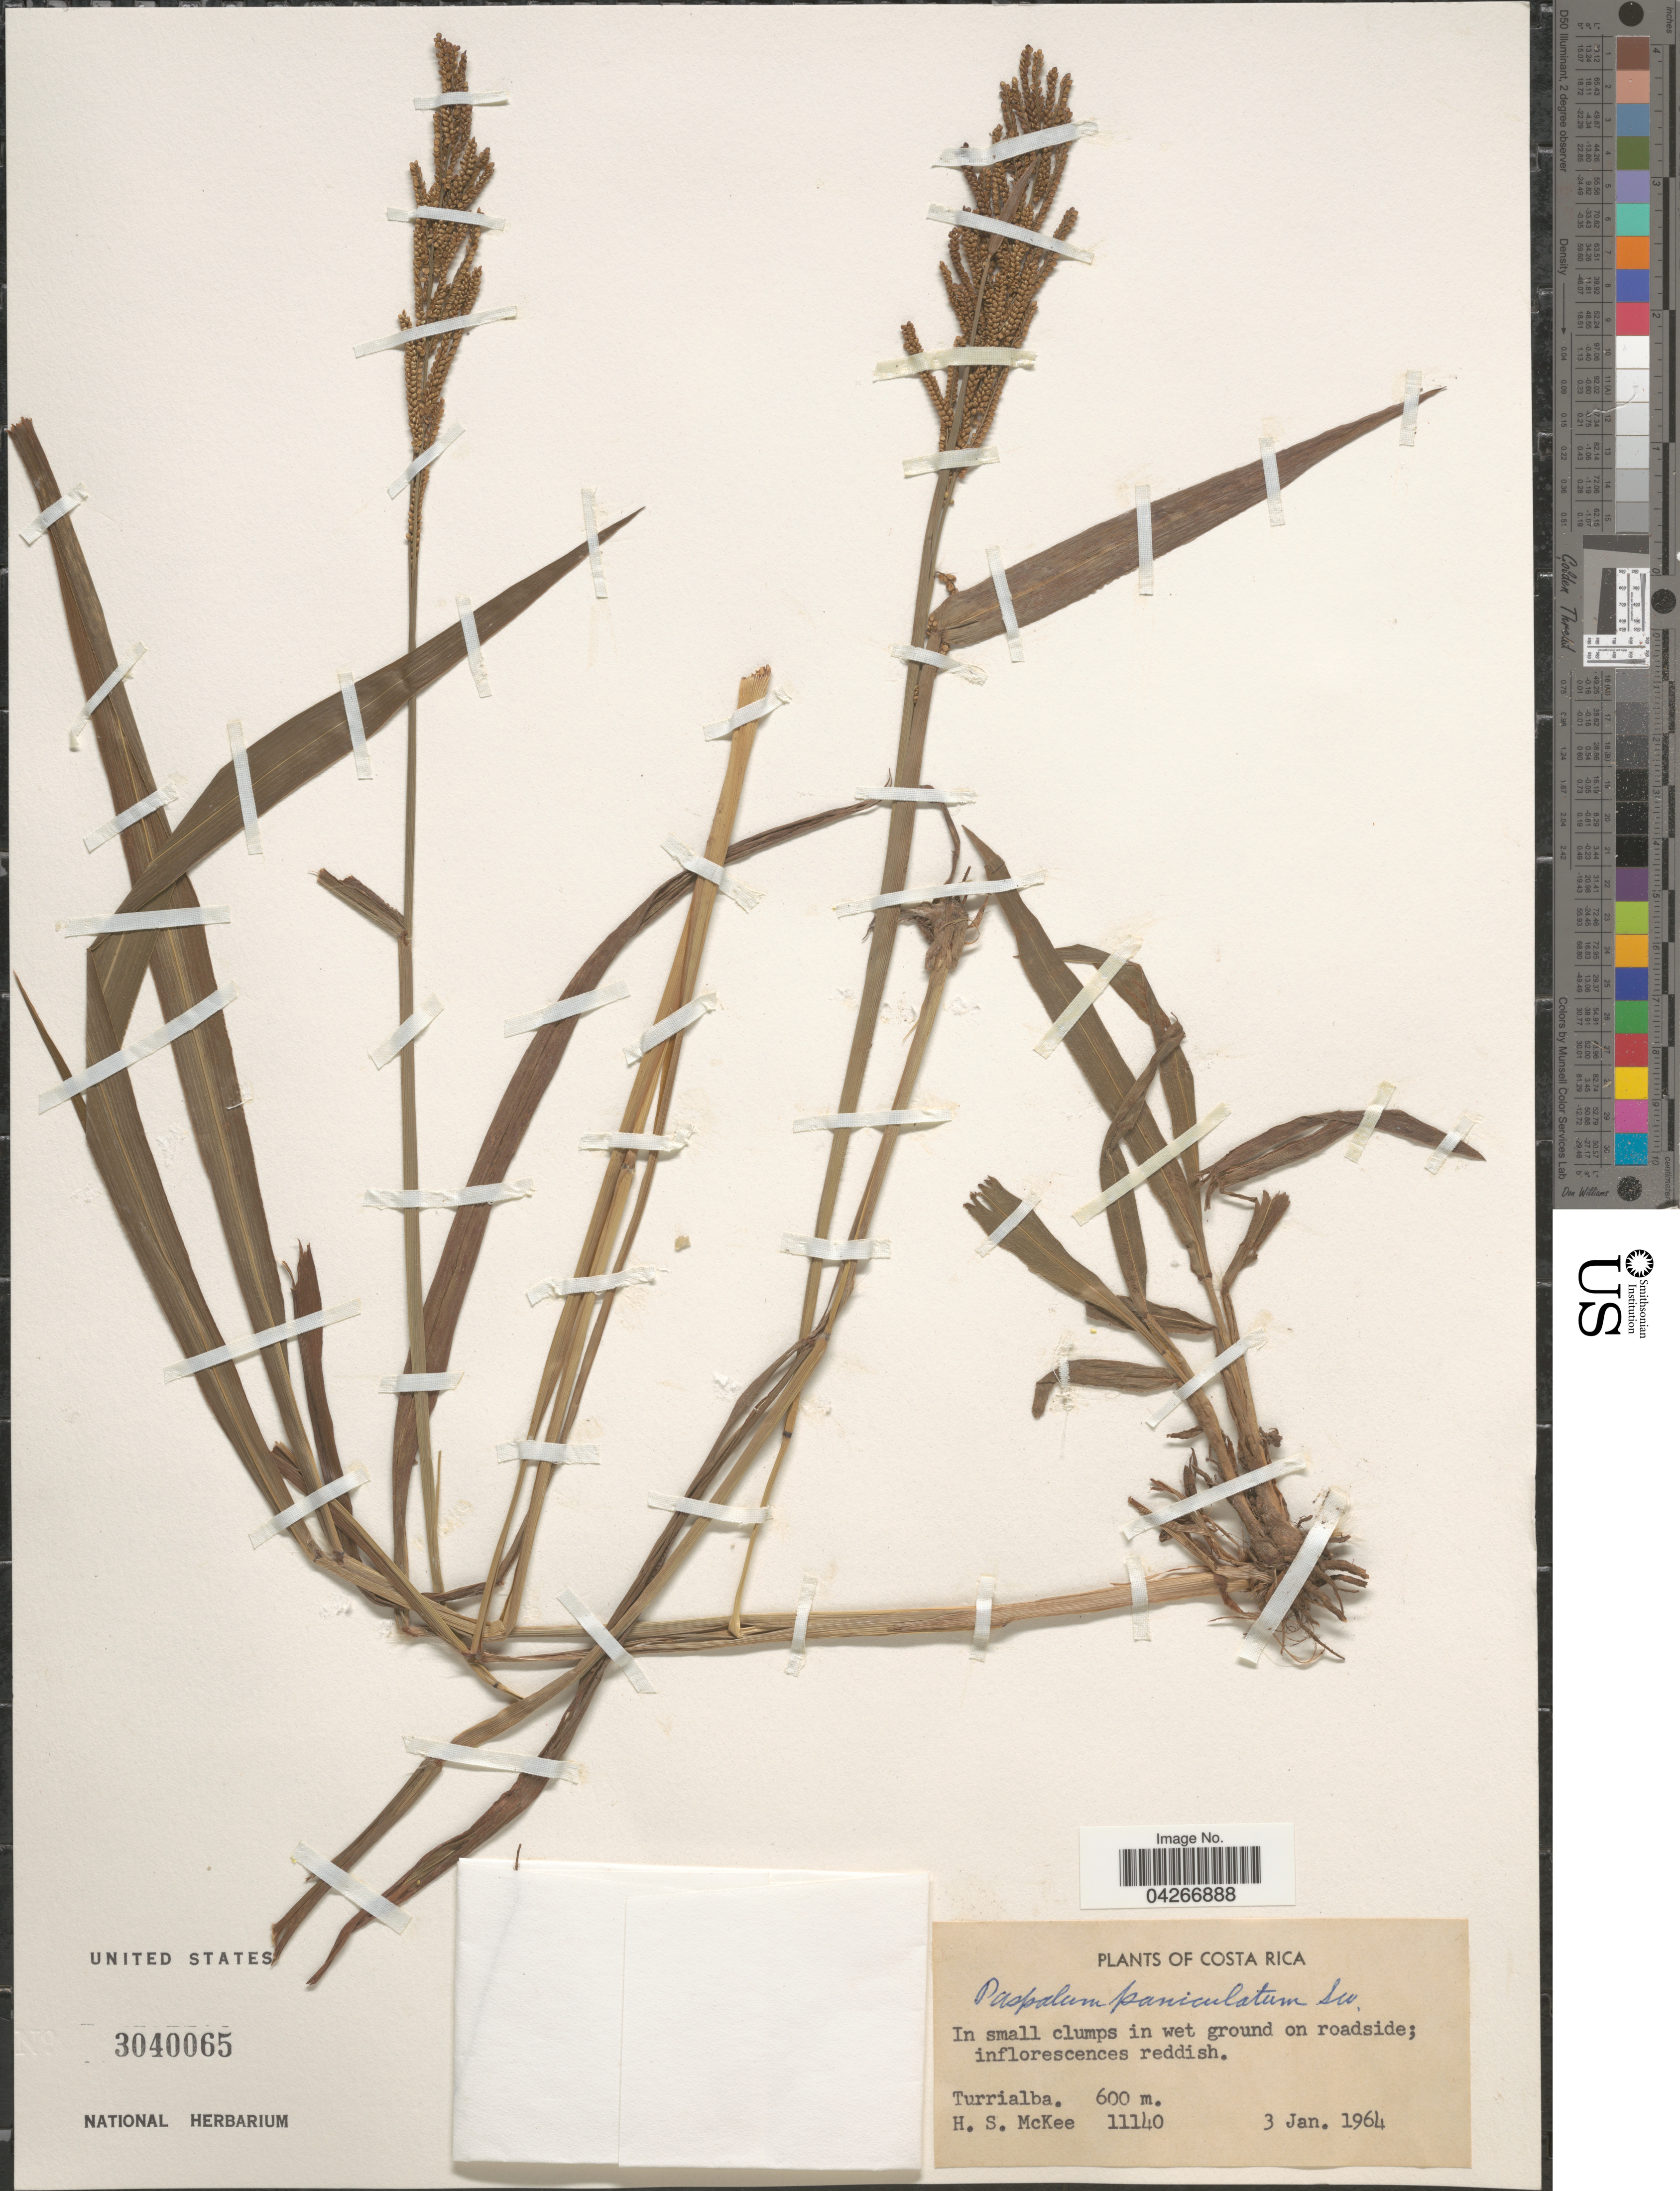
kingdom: Plantae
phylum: Tracheophyta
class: Liliopsida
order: Poales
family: Poaceae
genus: Paspalum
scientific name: Paspalum paniculatum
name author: L.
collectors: H. S. McKee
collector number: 11140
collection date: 1964-01-03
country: Costa Rica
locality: Turrialba.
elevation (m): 600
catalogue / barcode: US 3040065